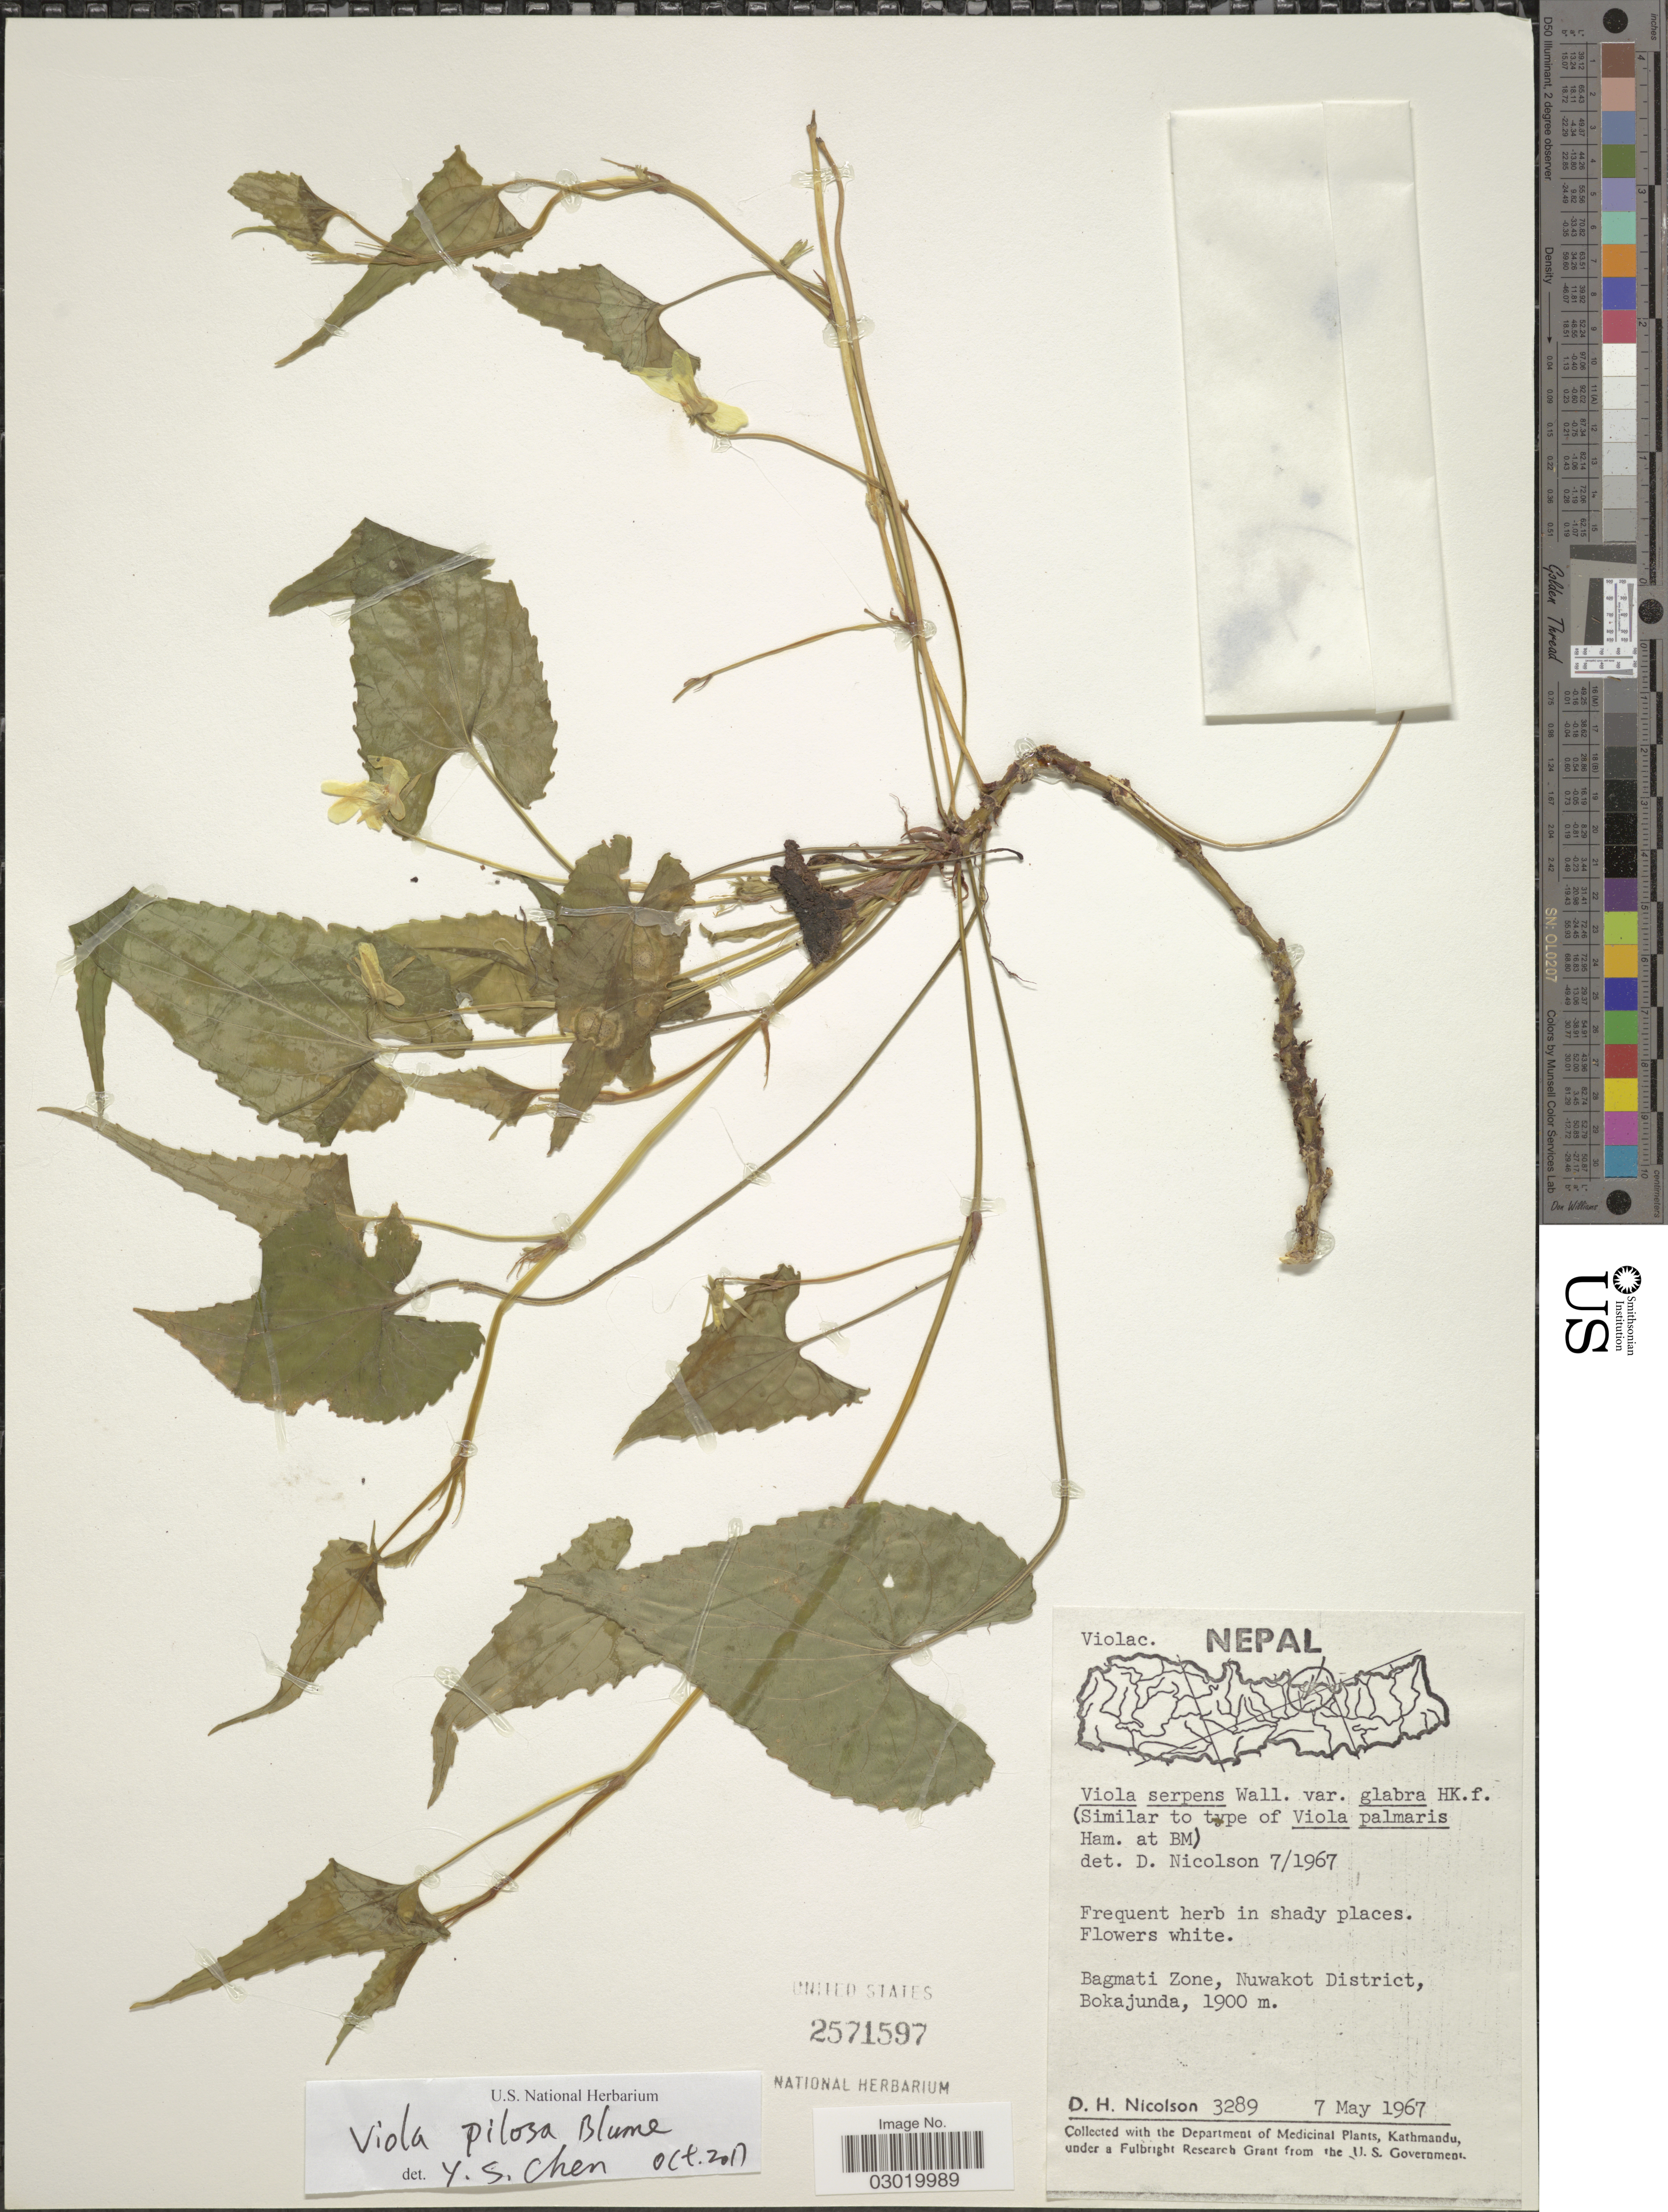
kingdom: Plantae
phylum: Tracheophyta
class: Magnoliopsida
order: Malpighiales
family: Violaceae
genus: Viola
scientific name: Viola pilosa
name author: Blume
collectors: D. H. Nicolson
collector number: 3289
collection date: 1967-05-07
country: Nepal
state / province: Bagmati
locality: Bagmati Zone, Nuwakot District, Bokajunda.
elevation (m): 1900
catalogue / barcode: US 2571597